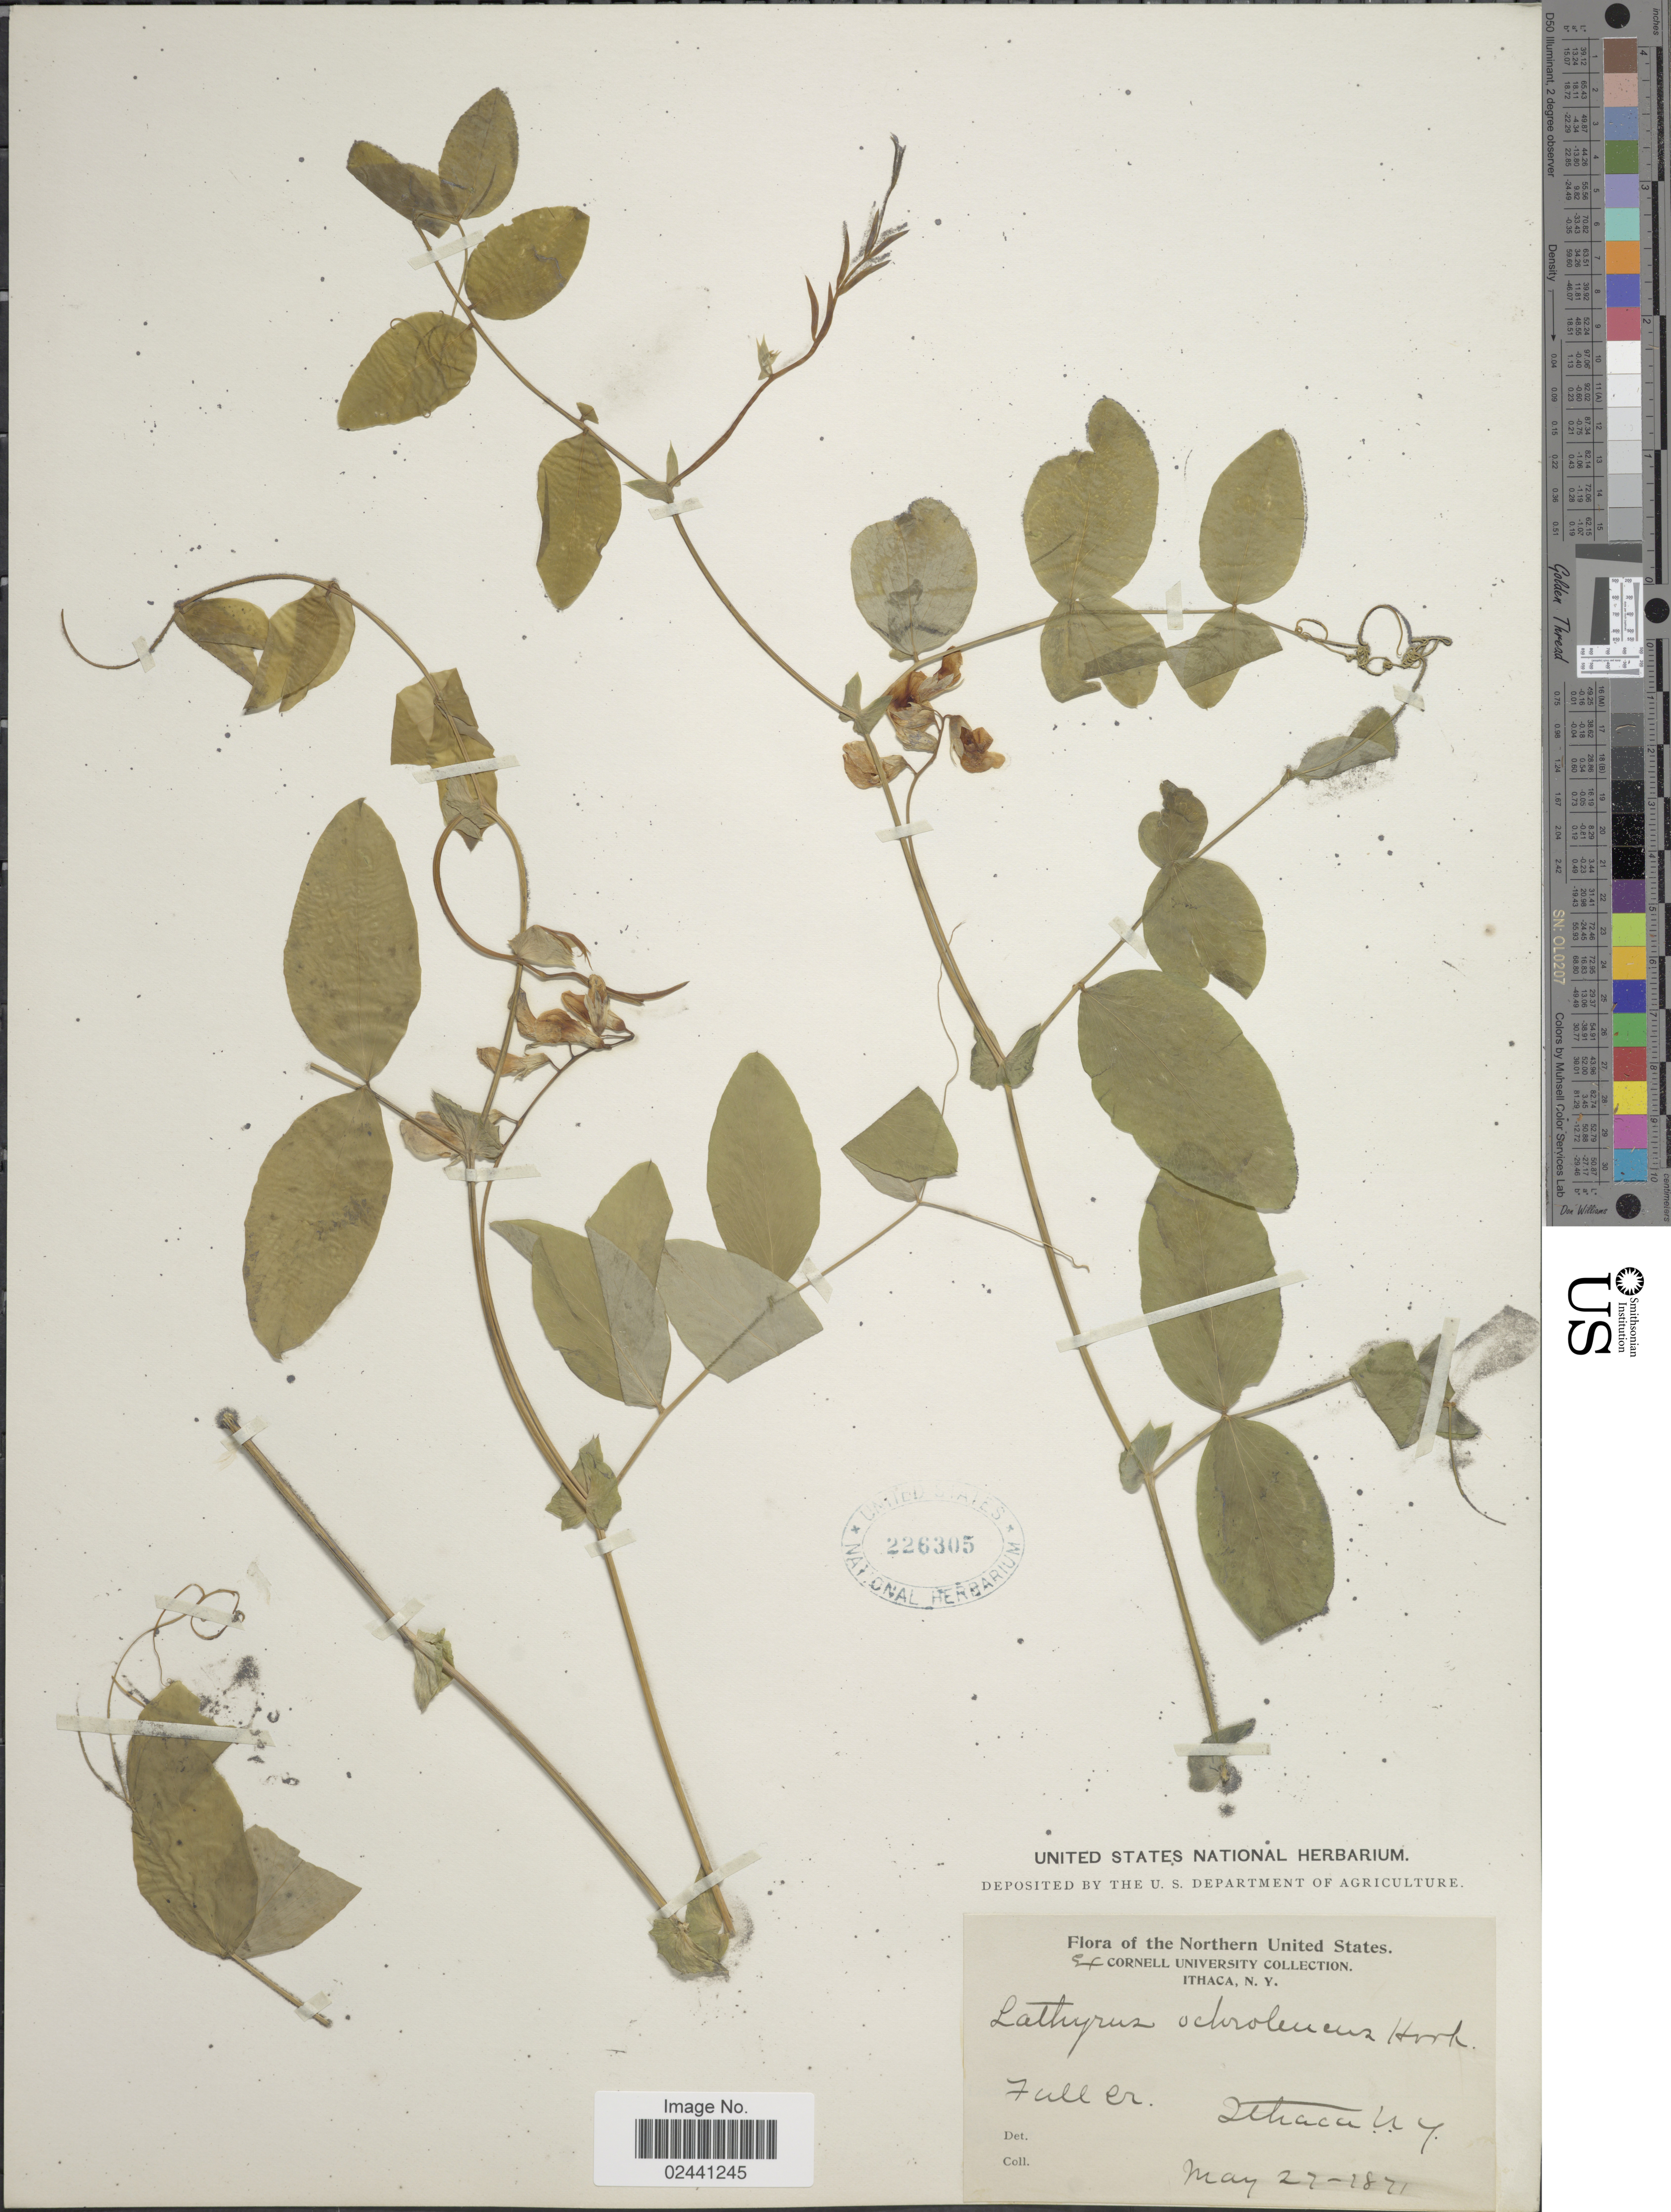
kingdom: Plantae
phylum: Tracheophyta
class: Magnoliopsida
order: Fabales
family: Fabaceae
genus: Lathyrus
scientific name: Lathyrus ochroleucus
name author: Hook.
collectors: -- Fuller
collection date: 1871-05-27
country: United States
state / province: New York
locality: Itahca, N.Y.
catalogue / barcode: US 226305